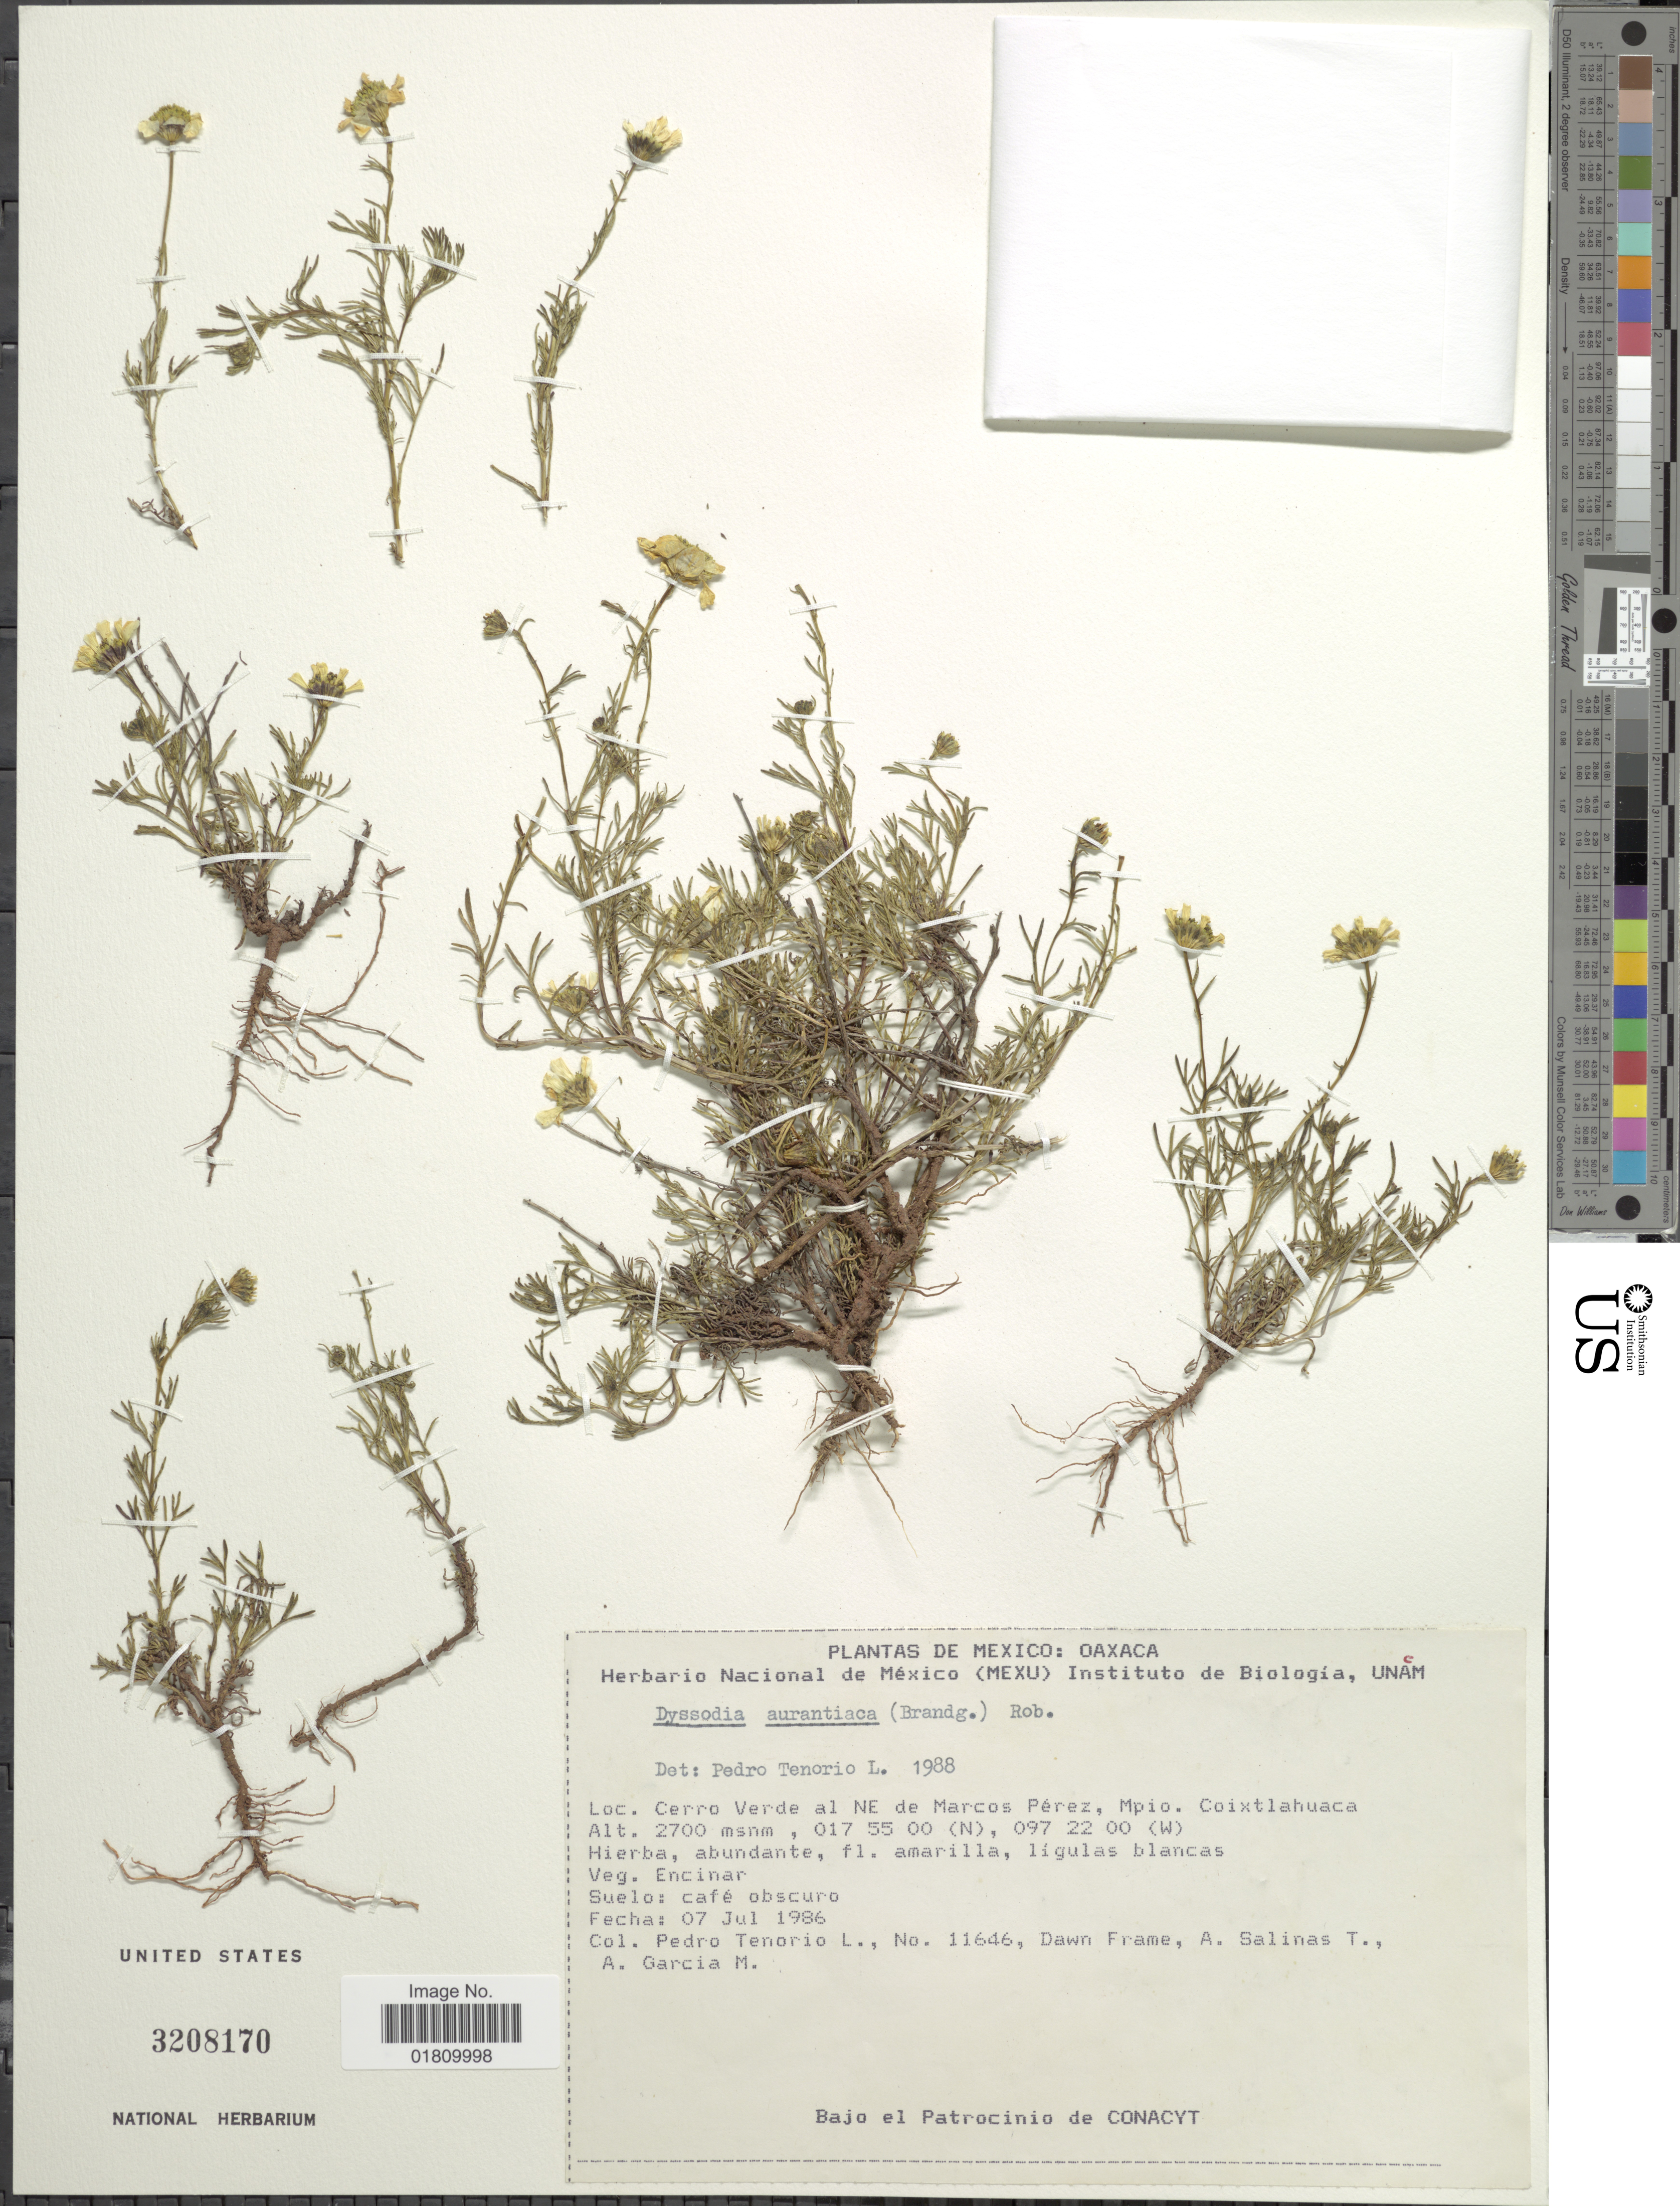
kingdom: Plantae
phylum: Tracheophyta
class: Magnoliopsida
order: Asterales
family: Asteraceae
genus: Thymophylla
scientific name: Thymophylla aurantiaca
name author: (Brandegee) Rydb.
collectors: P. Tenorio L., D. Frame, A. Salinas T. & A. García M.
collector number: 11646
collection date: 1986-07-07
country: Mexico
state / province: Oaxaca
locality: Cerro Verde al NE de Marcos Pérez, Mpio. Coixtlahuaca, Encinar, café obscuro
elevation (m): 2700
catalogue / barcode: US 3208170